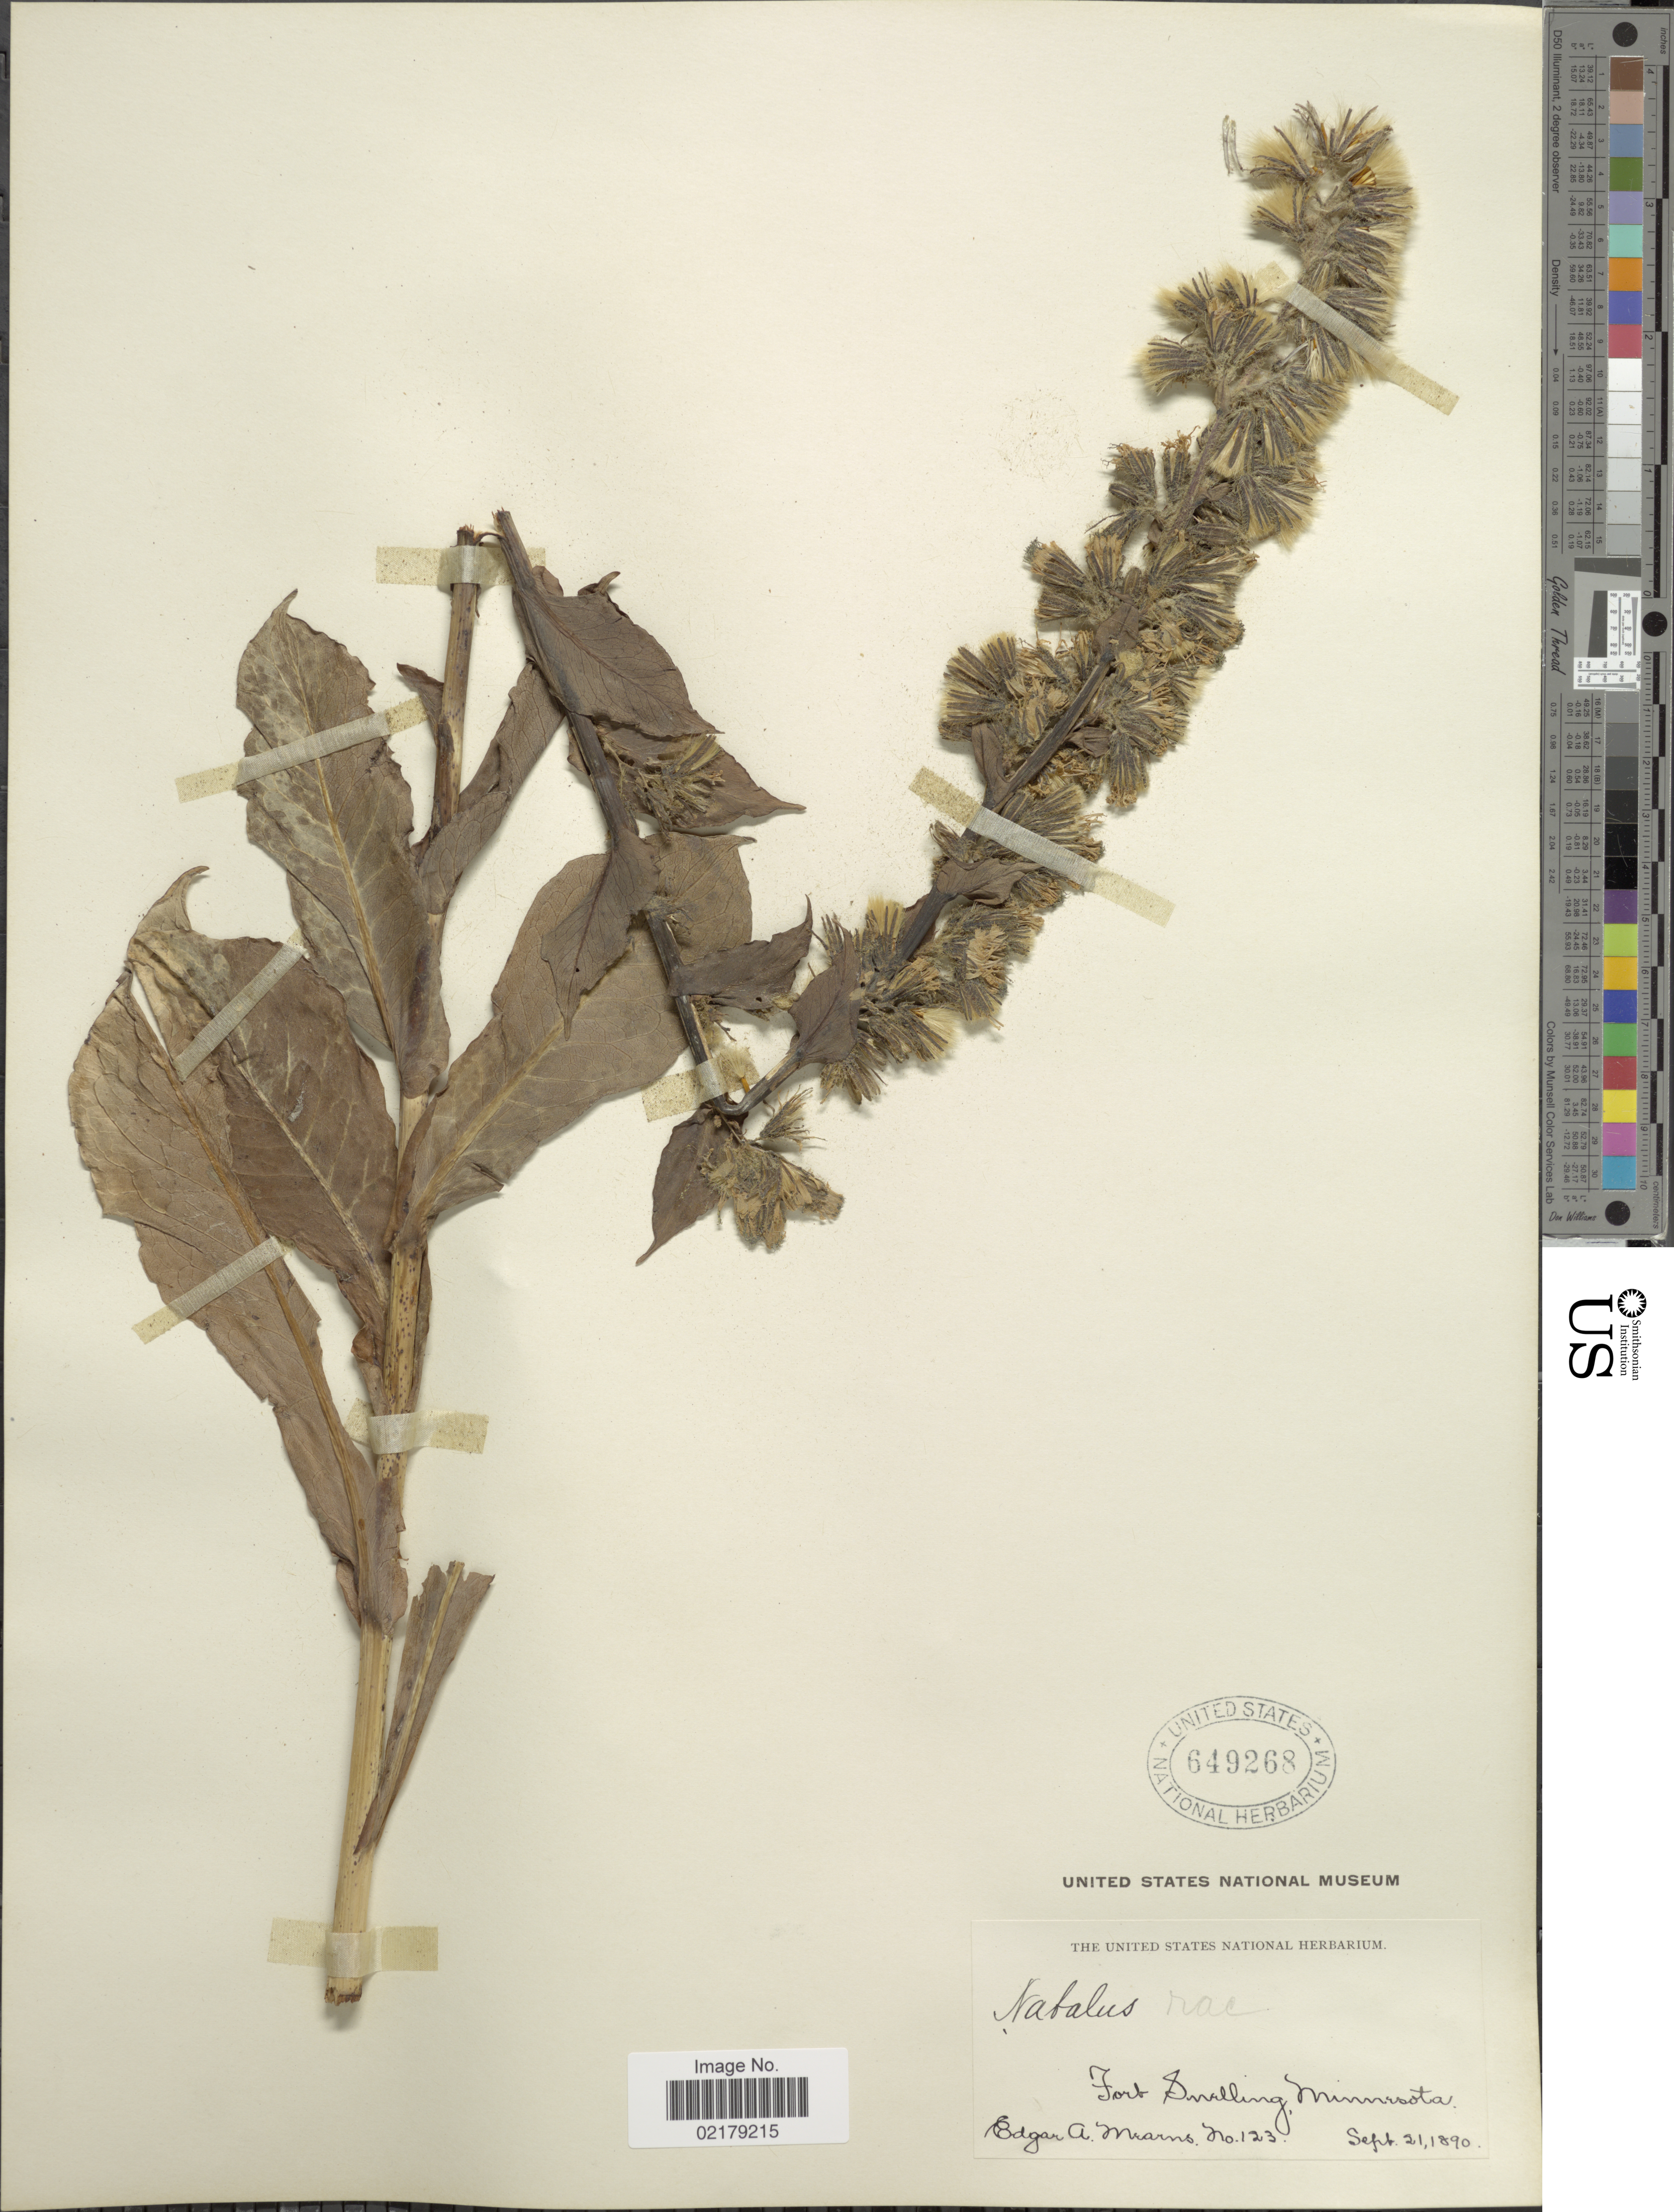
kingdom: Plantae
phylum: Tracheophyta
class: Magnoliopsida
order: Asterales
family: Asteraceae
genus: Nabalus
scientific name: Nabalus racemosus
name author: (Michx.) Hook.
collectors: E. A. Mearns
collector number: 123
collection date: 1890-09-21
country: United States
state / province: Minnesota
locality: Fort Snelling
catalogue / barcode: US 649268